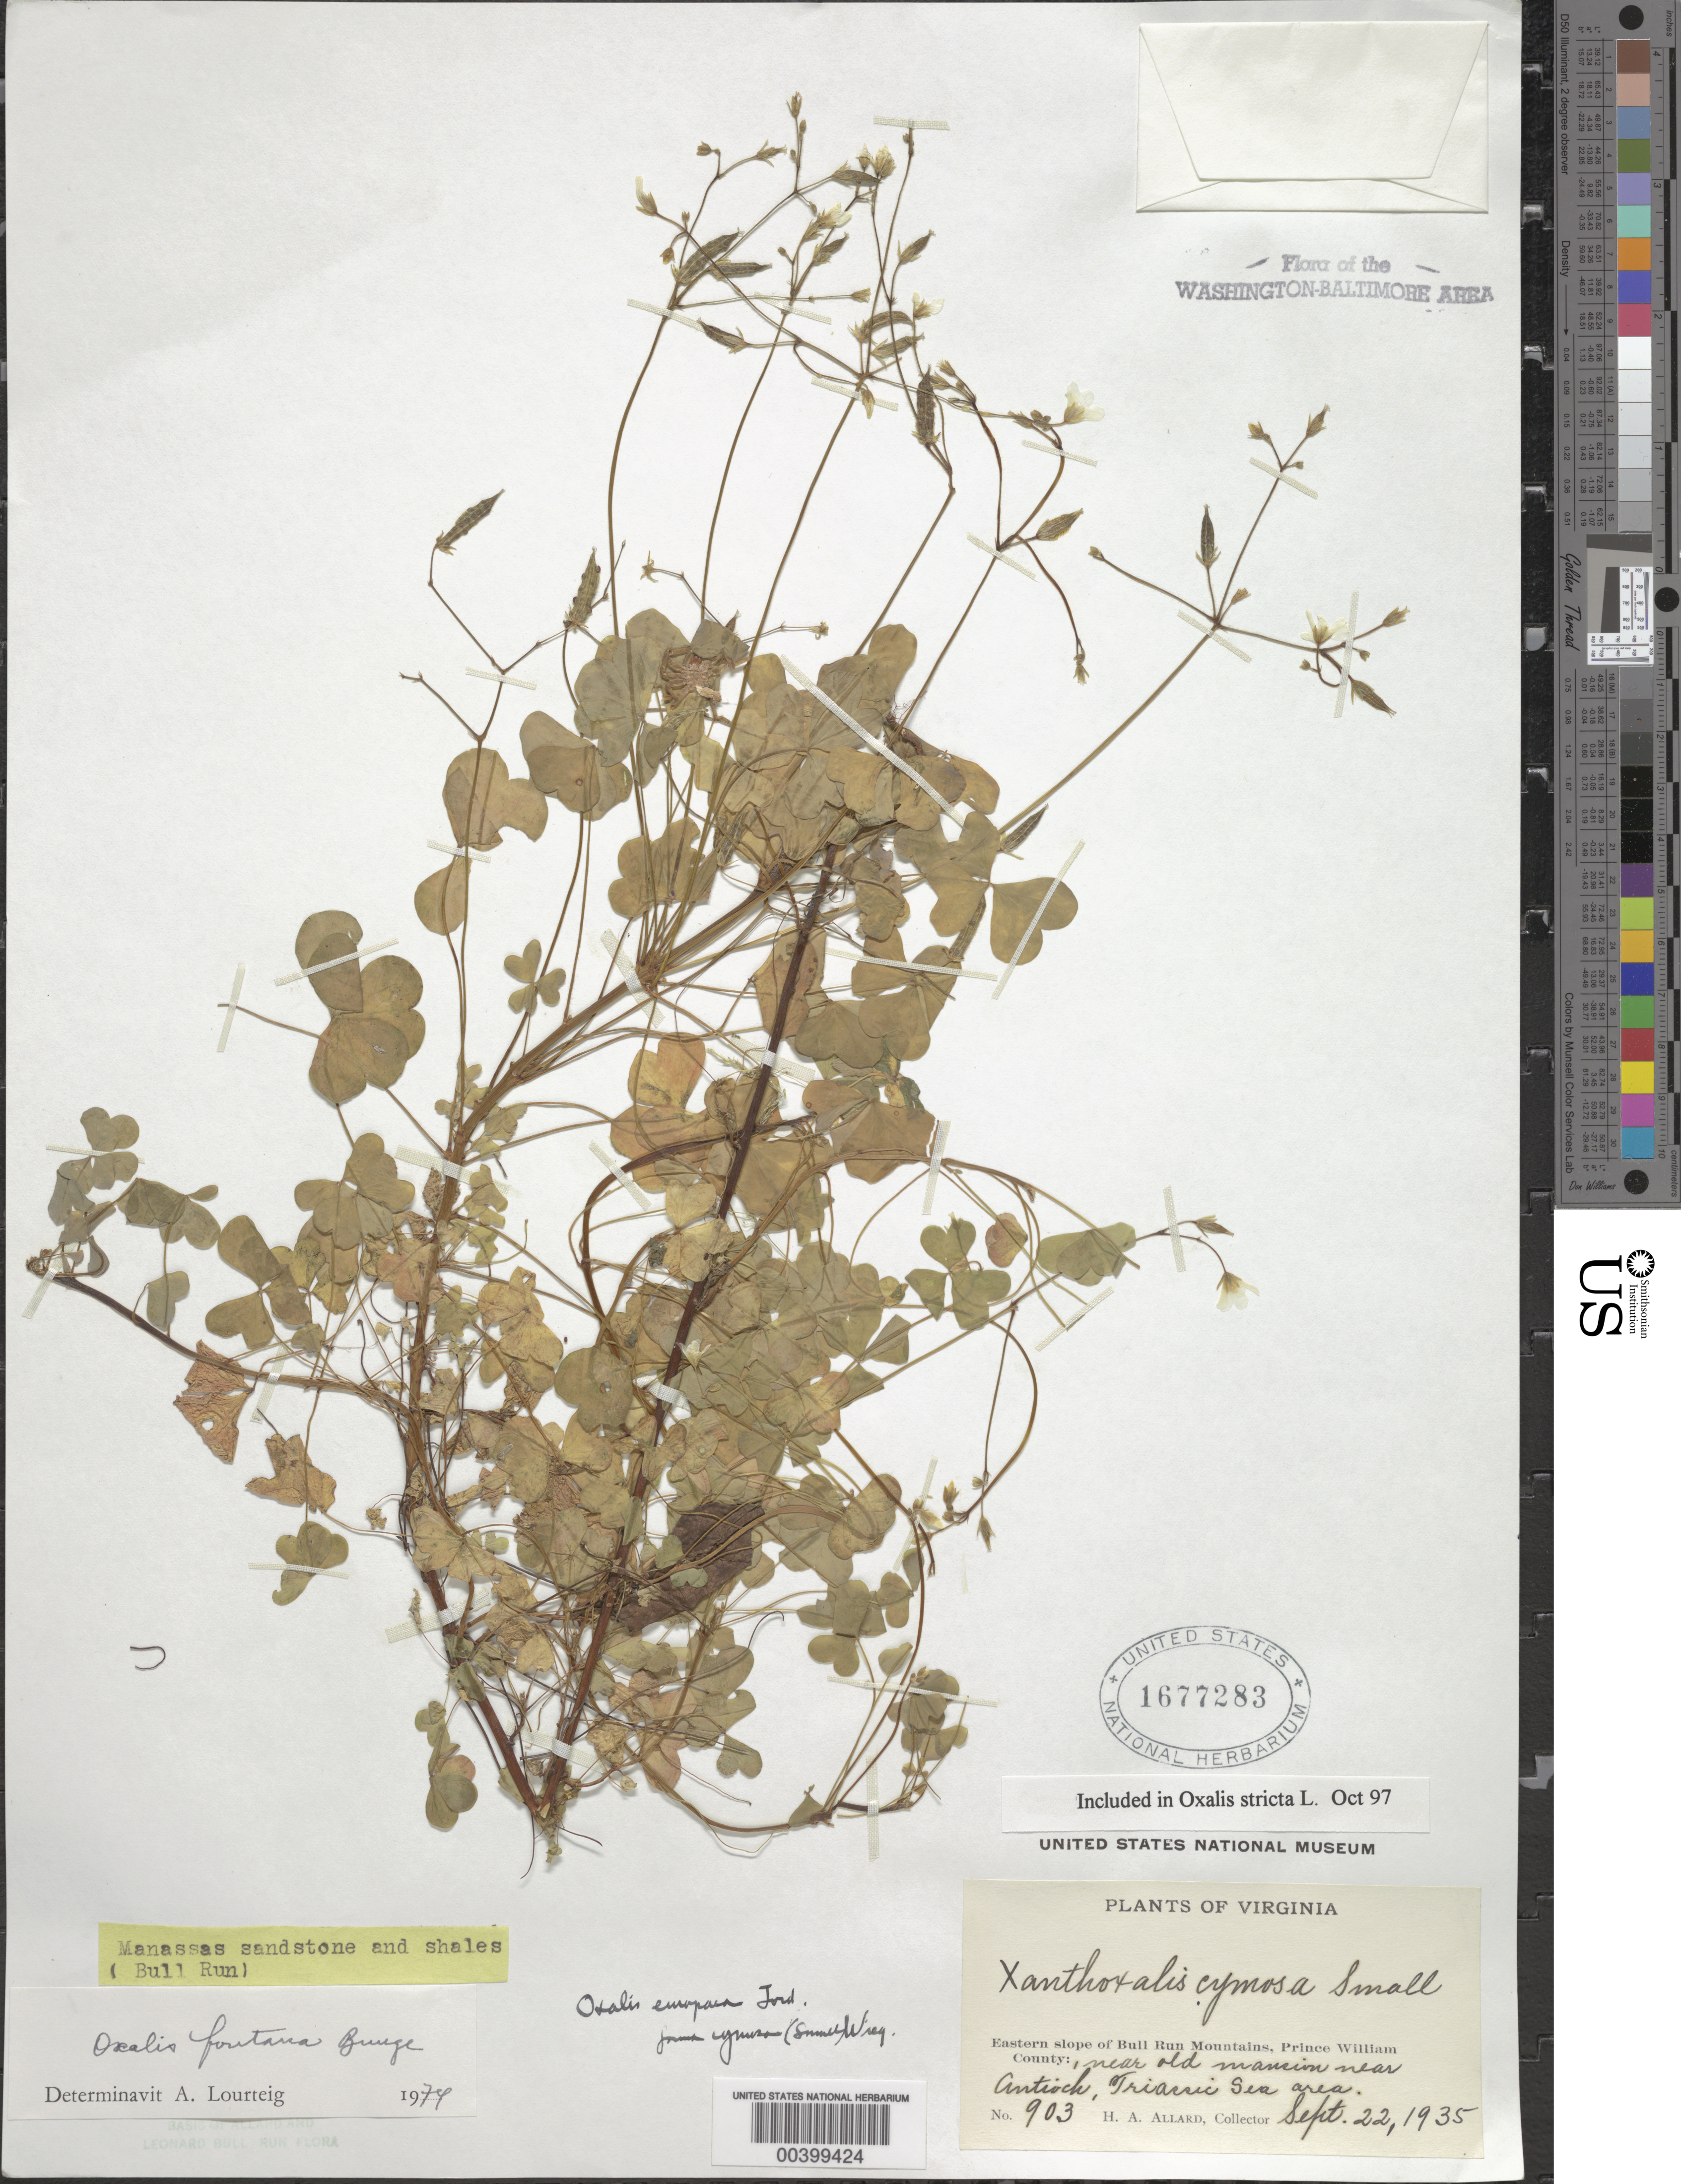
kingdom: Plantae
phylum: Tracheophyta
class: Magnoliopsida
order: Oxalidales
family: Oxalidaceae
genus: Oxalis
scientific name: Oxalis stricta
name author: L.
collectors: H. A. Allard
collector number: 903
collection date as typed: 22 Sep 1935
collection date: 1935-09-22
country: United States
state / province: Virginia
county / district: Prince William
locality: Antioch vicinity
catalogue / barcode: US 1677283